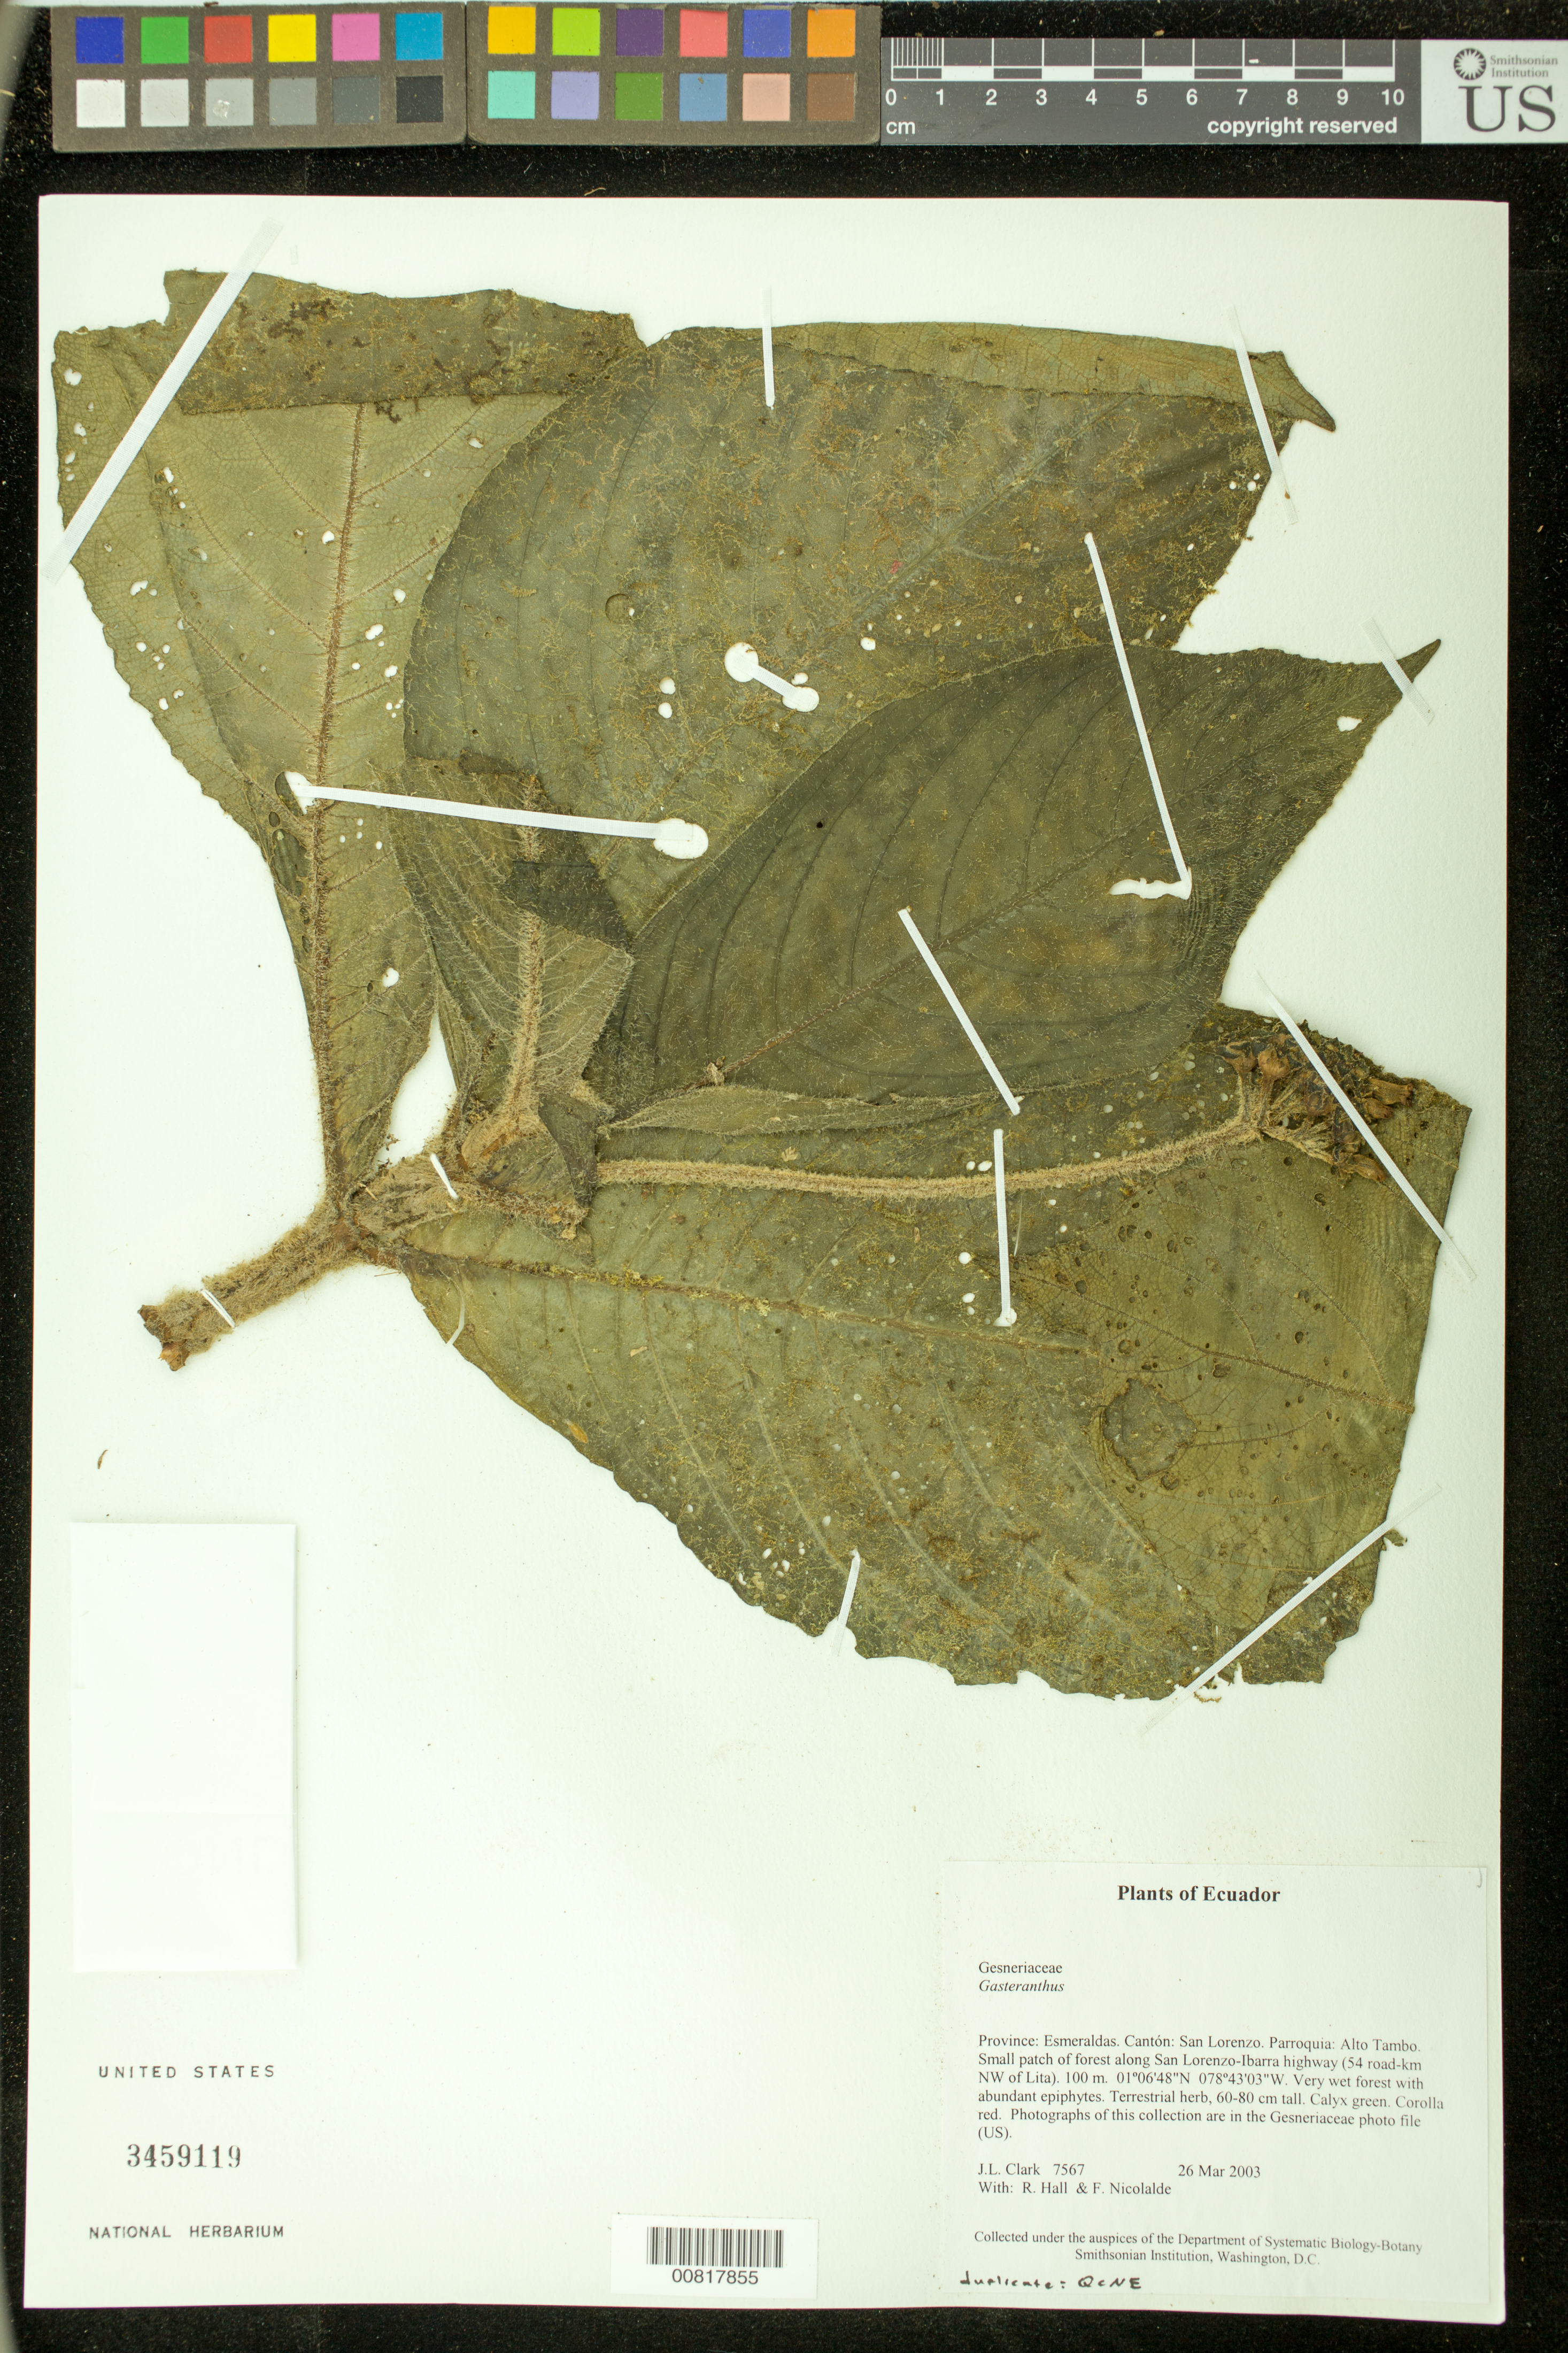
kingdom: Plantae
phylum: Tracheophyta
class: Magnoliopsida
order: Lamiales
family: Gesneriaceae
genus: Gasteranthus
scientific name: Gasteranthus sp.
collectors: J. L. Clark, R. Hall & F. Nicolalde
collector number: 7567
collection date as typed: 26 Mar 2003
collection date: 2003-03-26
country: Ecuador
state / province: Esmeraldas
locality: San Lorenzo. Parroquia: Alto Tambo. Small patch of forest along San Lorenzo-Ibarra highway (54 road-km NW of Lita).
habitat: Very wet forest with abundant epiphytes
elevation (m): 100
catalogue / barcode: US 3459119